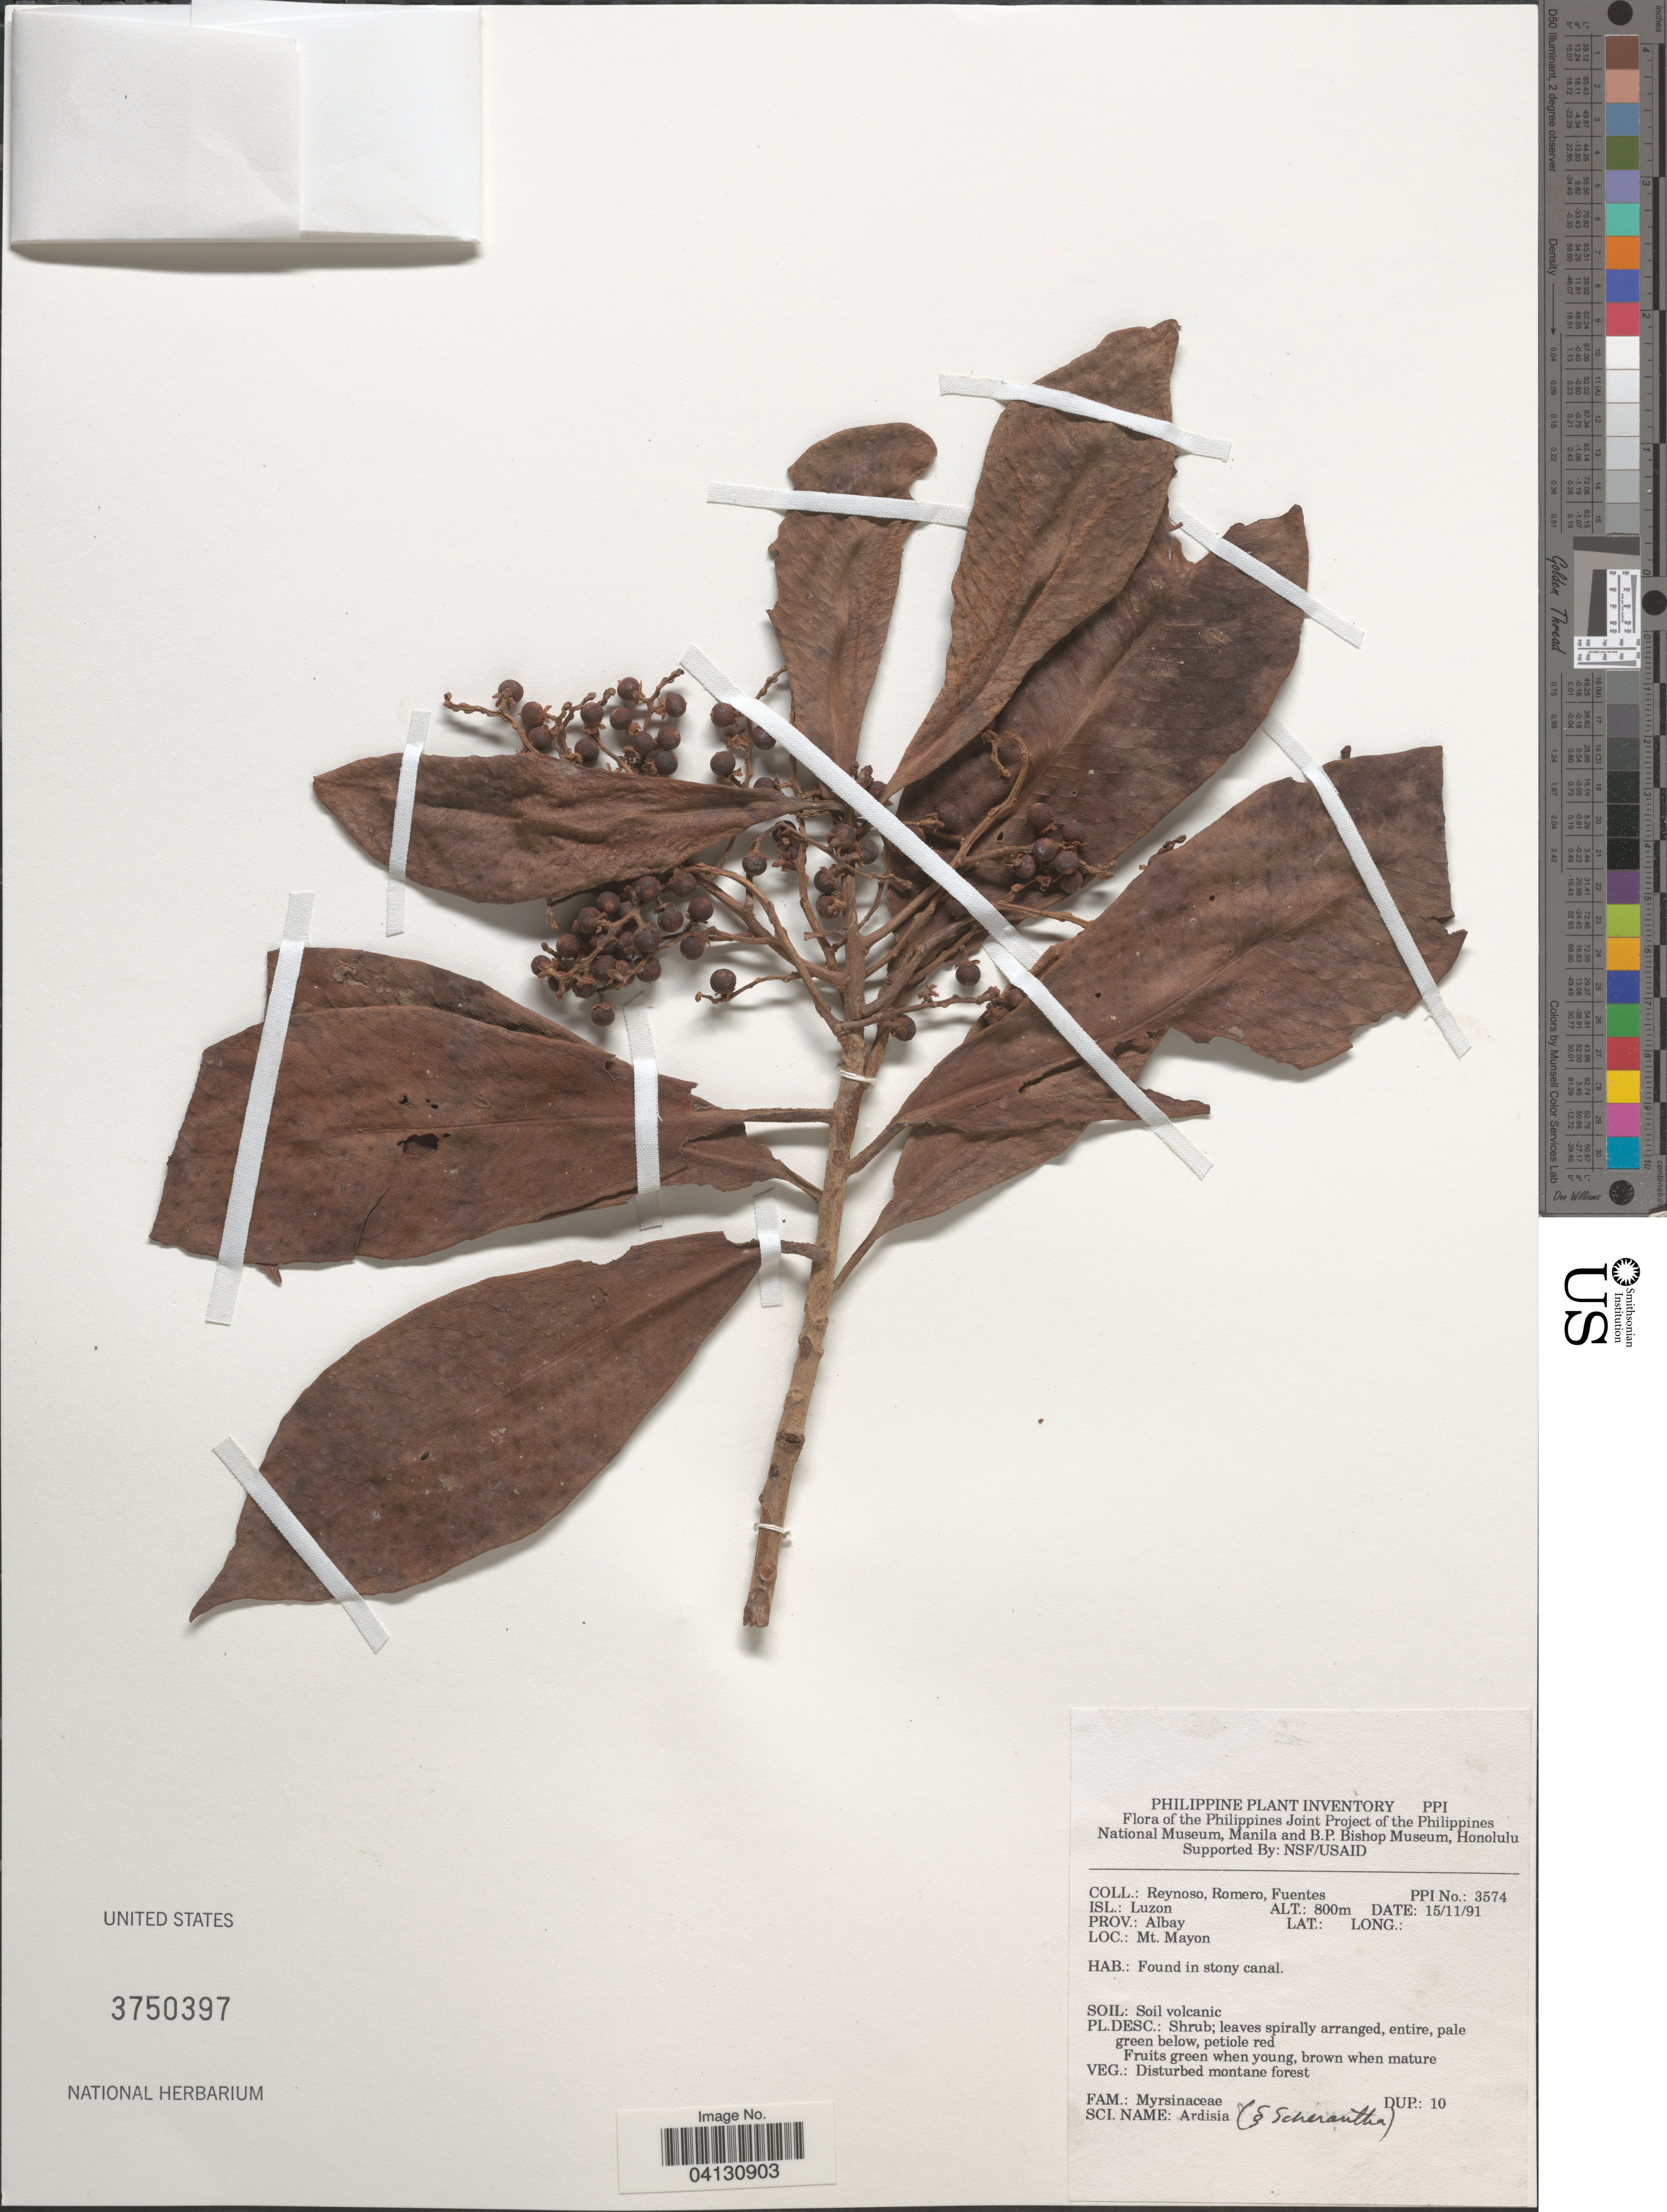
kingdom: Plantae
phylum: Tracheophyta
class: Magnoliopsida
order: Ericales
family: Primulaceae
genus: Ardisia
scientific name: Ardisia sp.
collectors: E. Reynoso, -. Romero & -. Fuentes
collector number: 3574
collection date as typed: Transcribed d/m/y: 15/11/91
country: Philippines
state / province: Bicol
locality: Isl.: Luzon. Prov.: Albay. Mt. Mayon.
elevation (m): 800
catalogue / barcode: US 3750397